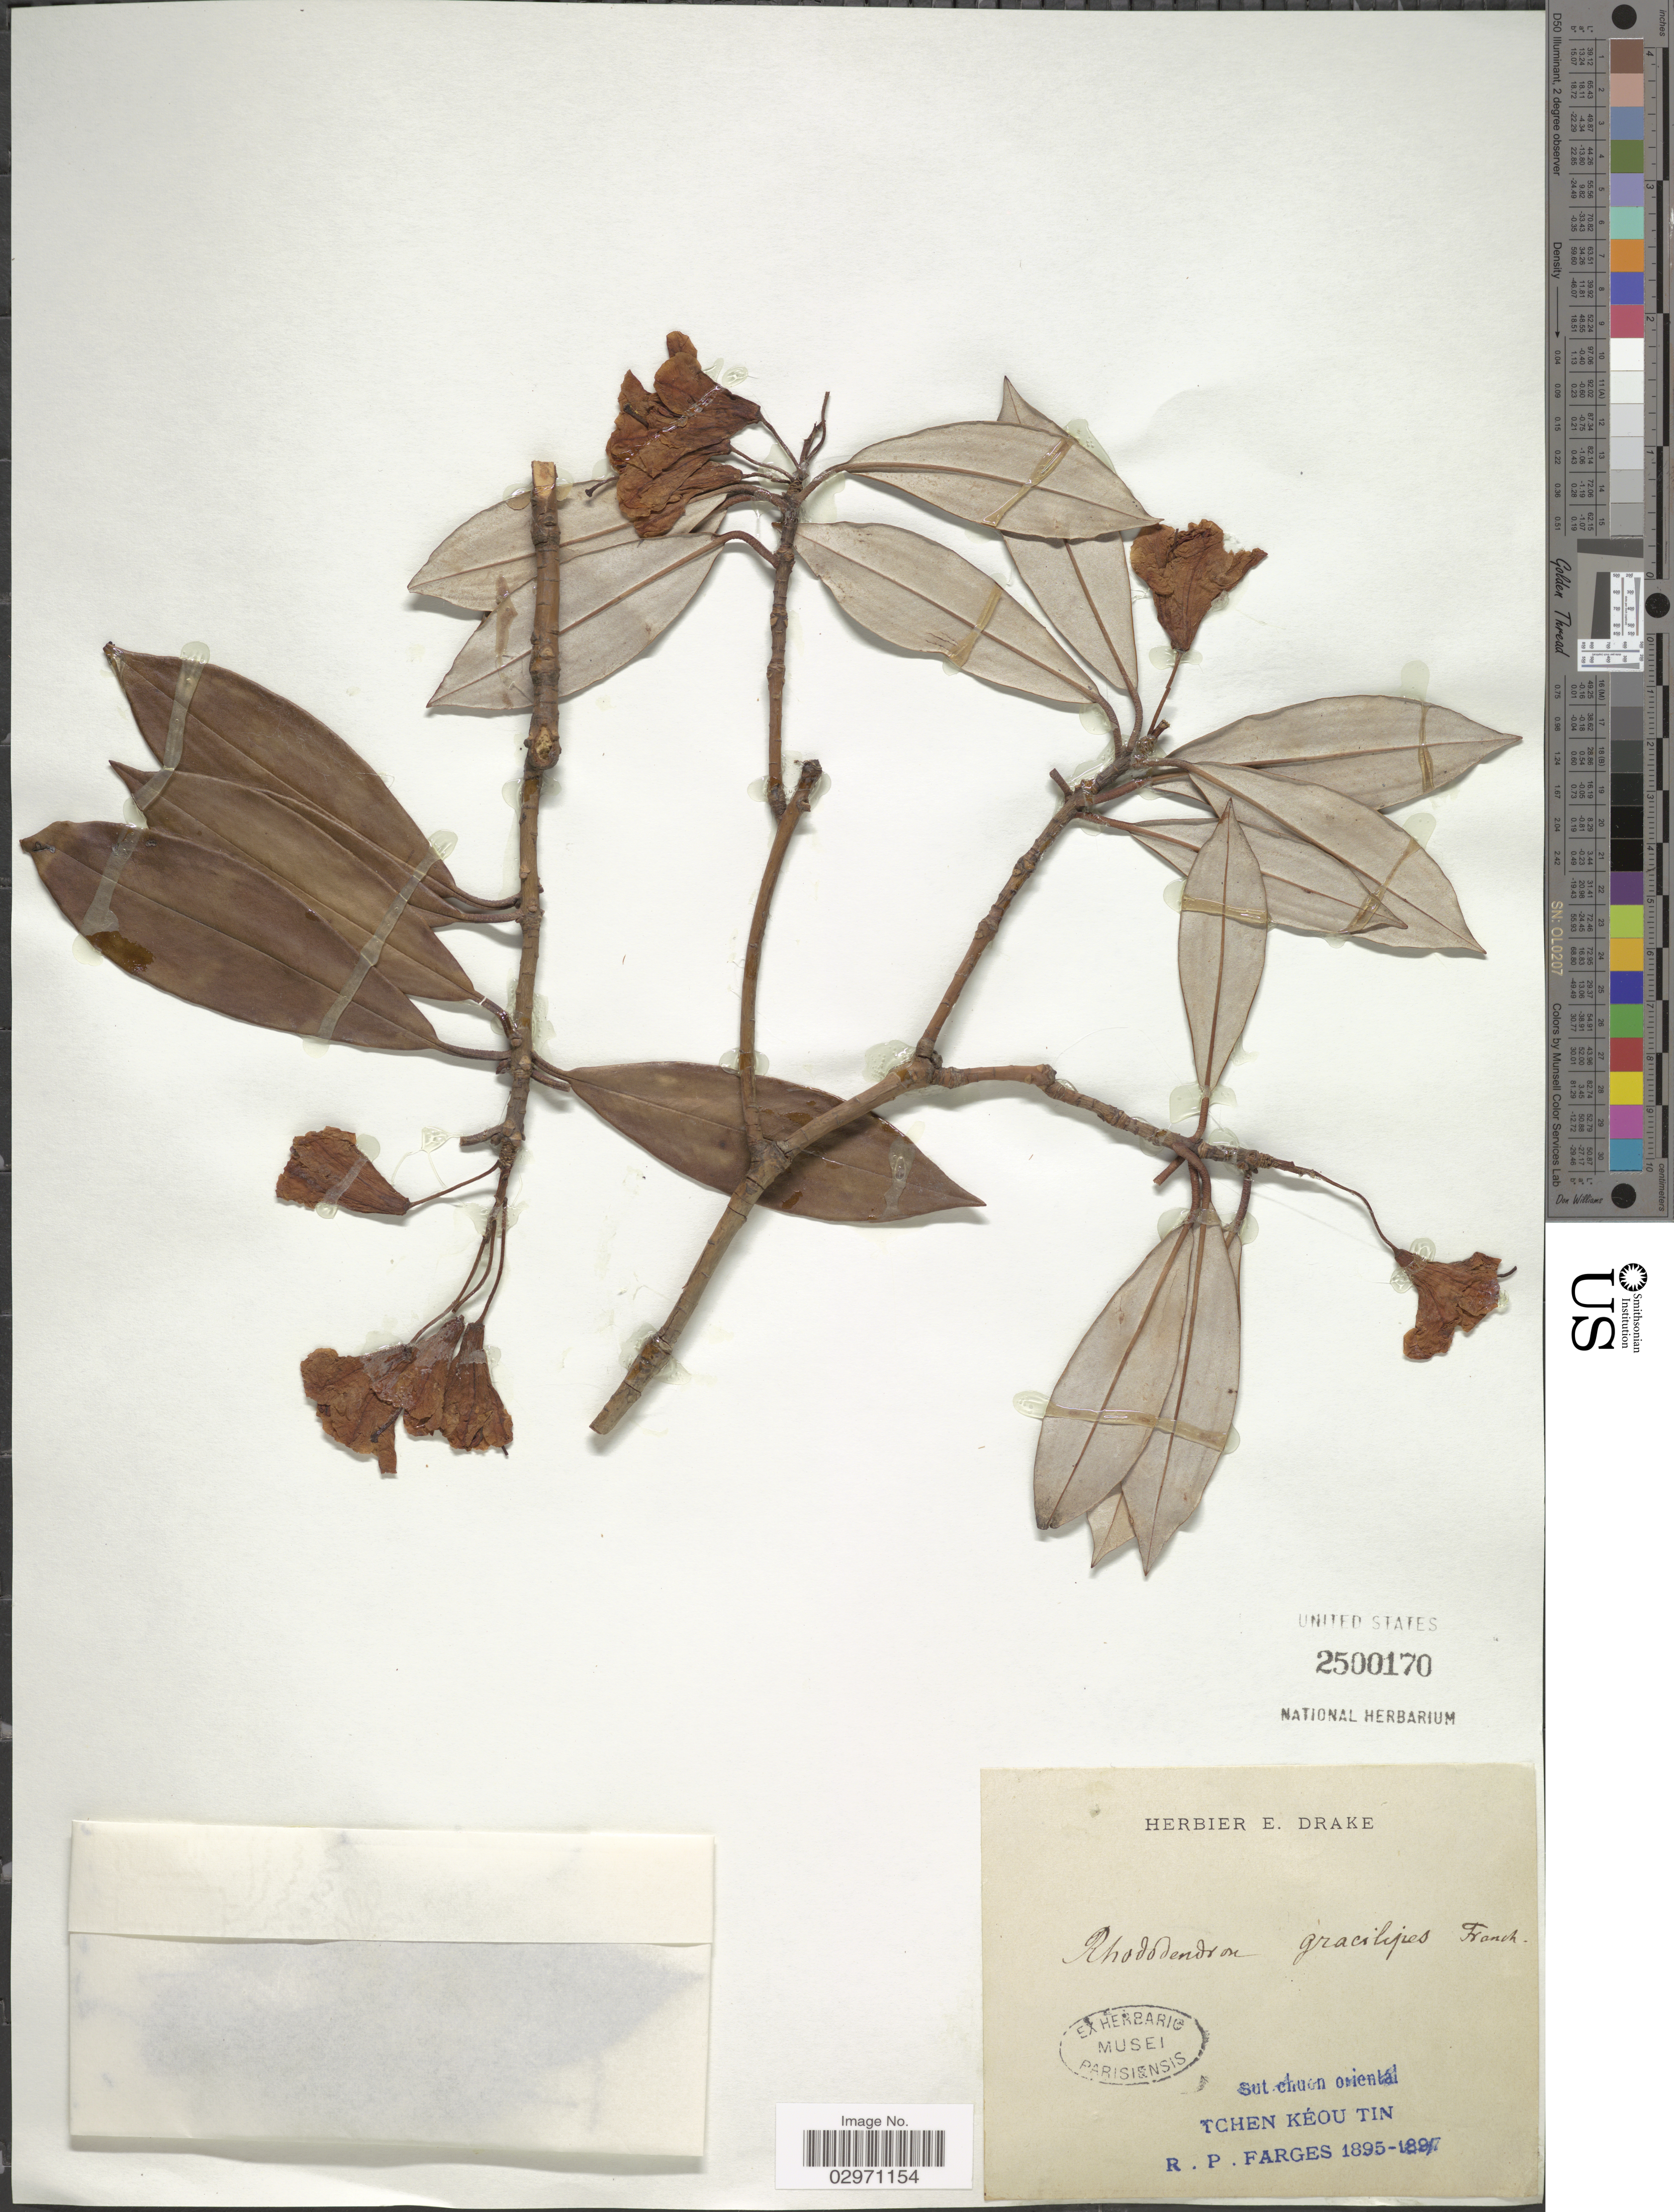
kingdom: Plantae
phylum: Tracheophyta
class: Magnoliopsida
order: Ericales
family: Ericaceae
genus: Rhododendron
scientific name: Rhododendron gracilipes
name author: Franch.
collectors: R. Farges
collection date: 1895/1897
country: China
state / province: Sichuan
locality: Sut chuen oriental. Tchen Kéou Tin.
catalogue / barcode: US 2500170